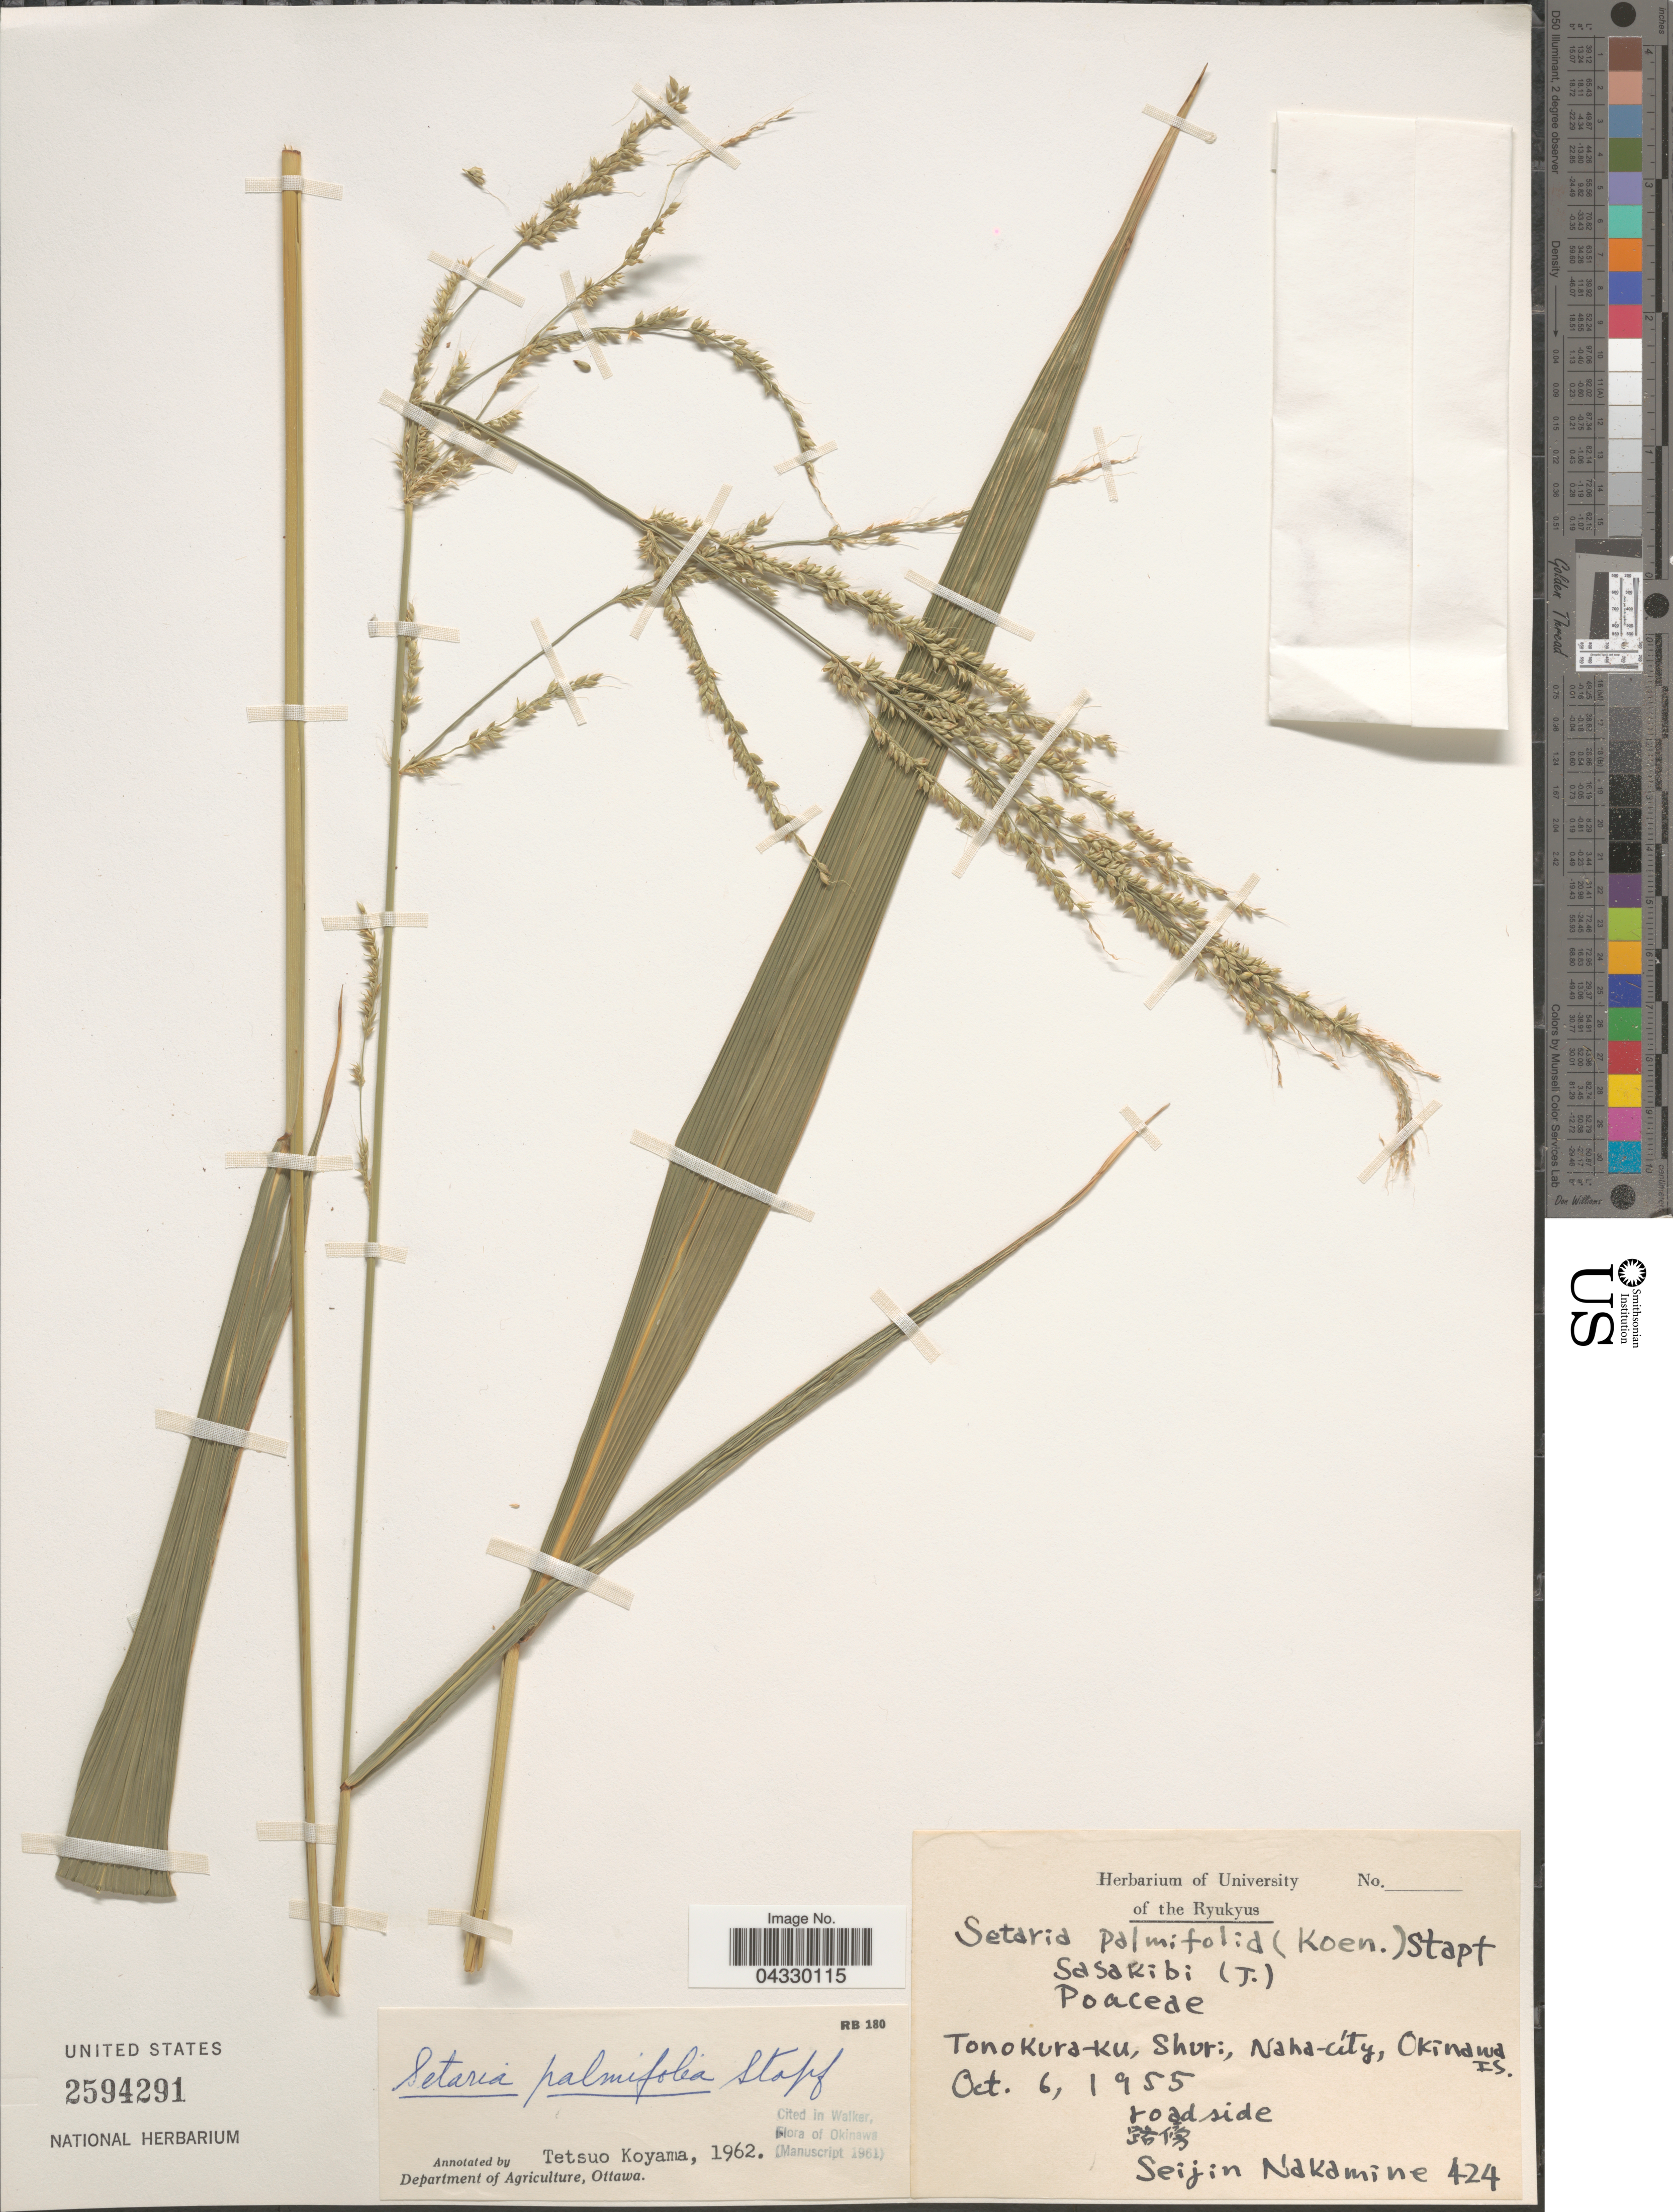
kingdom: Plantae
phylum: Tracheophyta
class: Liliopsida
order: Poales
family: Poaceae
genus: Setaria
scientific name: Setaria palmifolia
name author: (J. Koenig) Stapf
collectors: S. Nakamine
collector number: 424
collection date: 1955-10-06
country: Japan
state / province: Okinawa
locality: Tonokura-ku, Shur: Naha-city, Okinawa Is.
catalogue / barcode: US 2594291